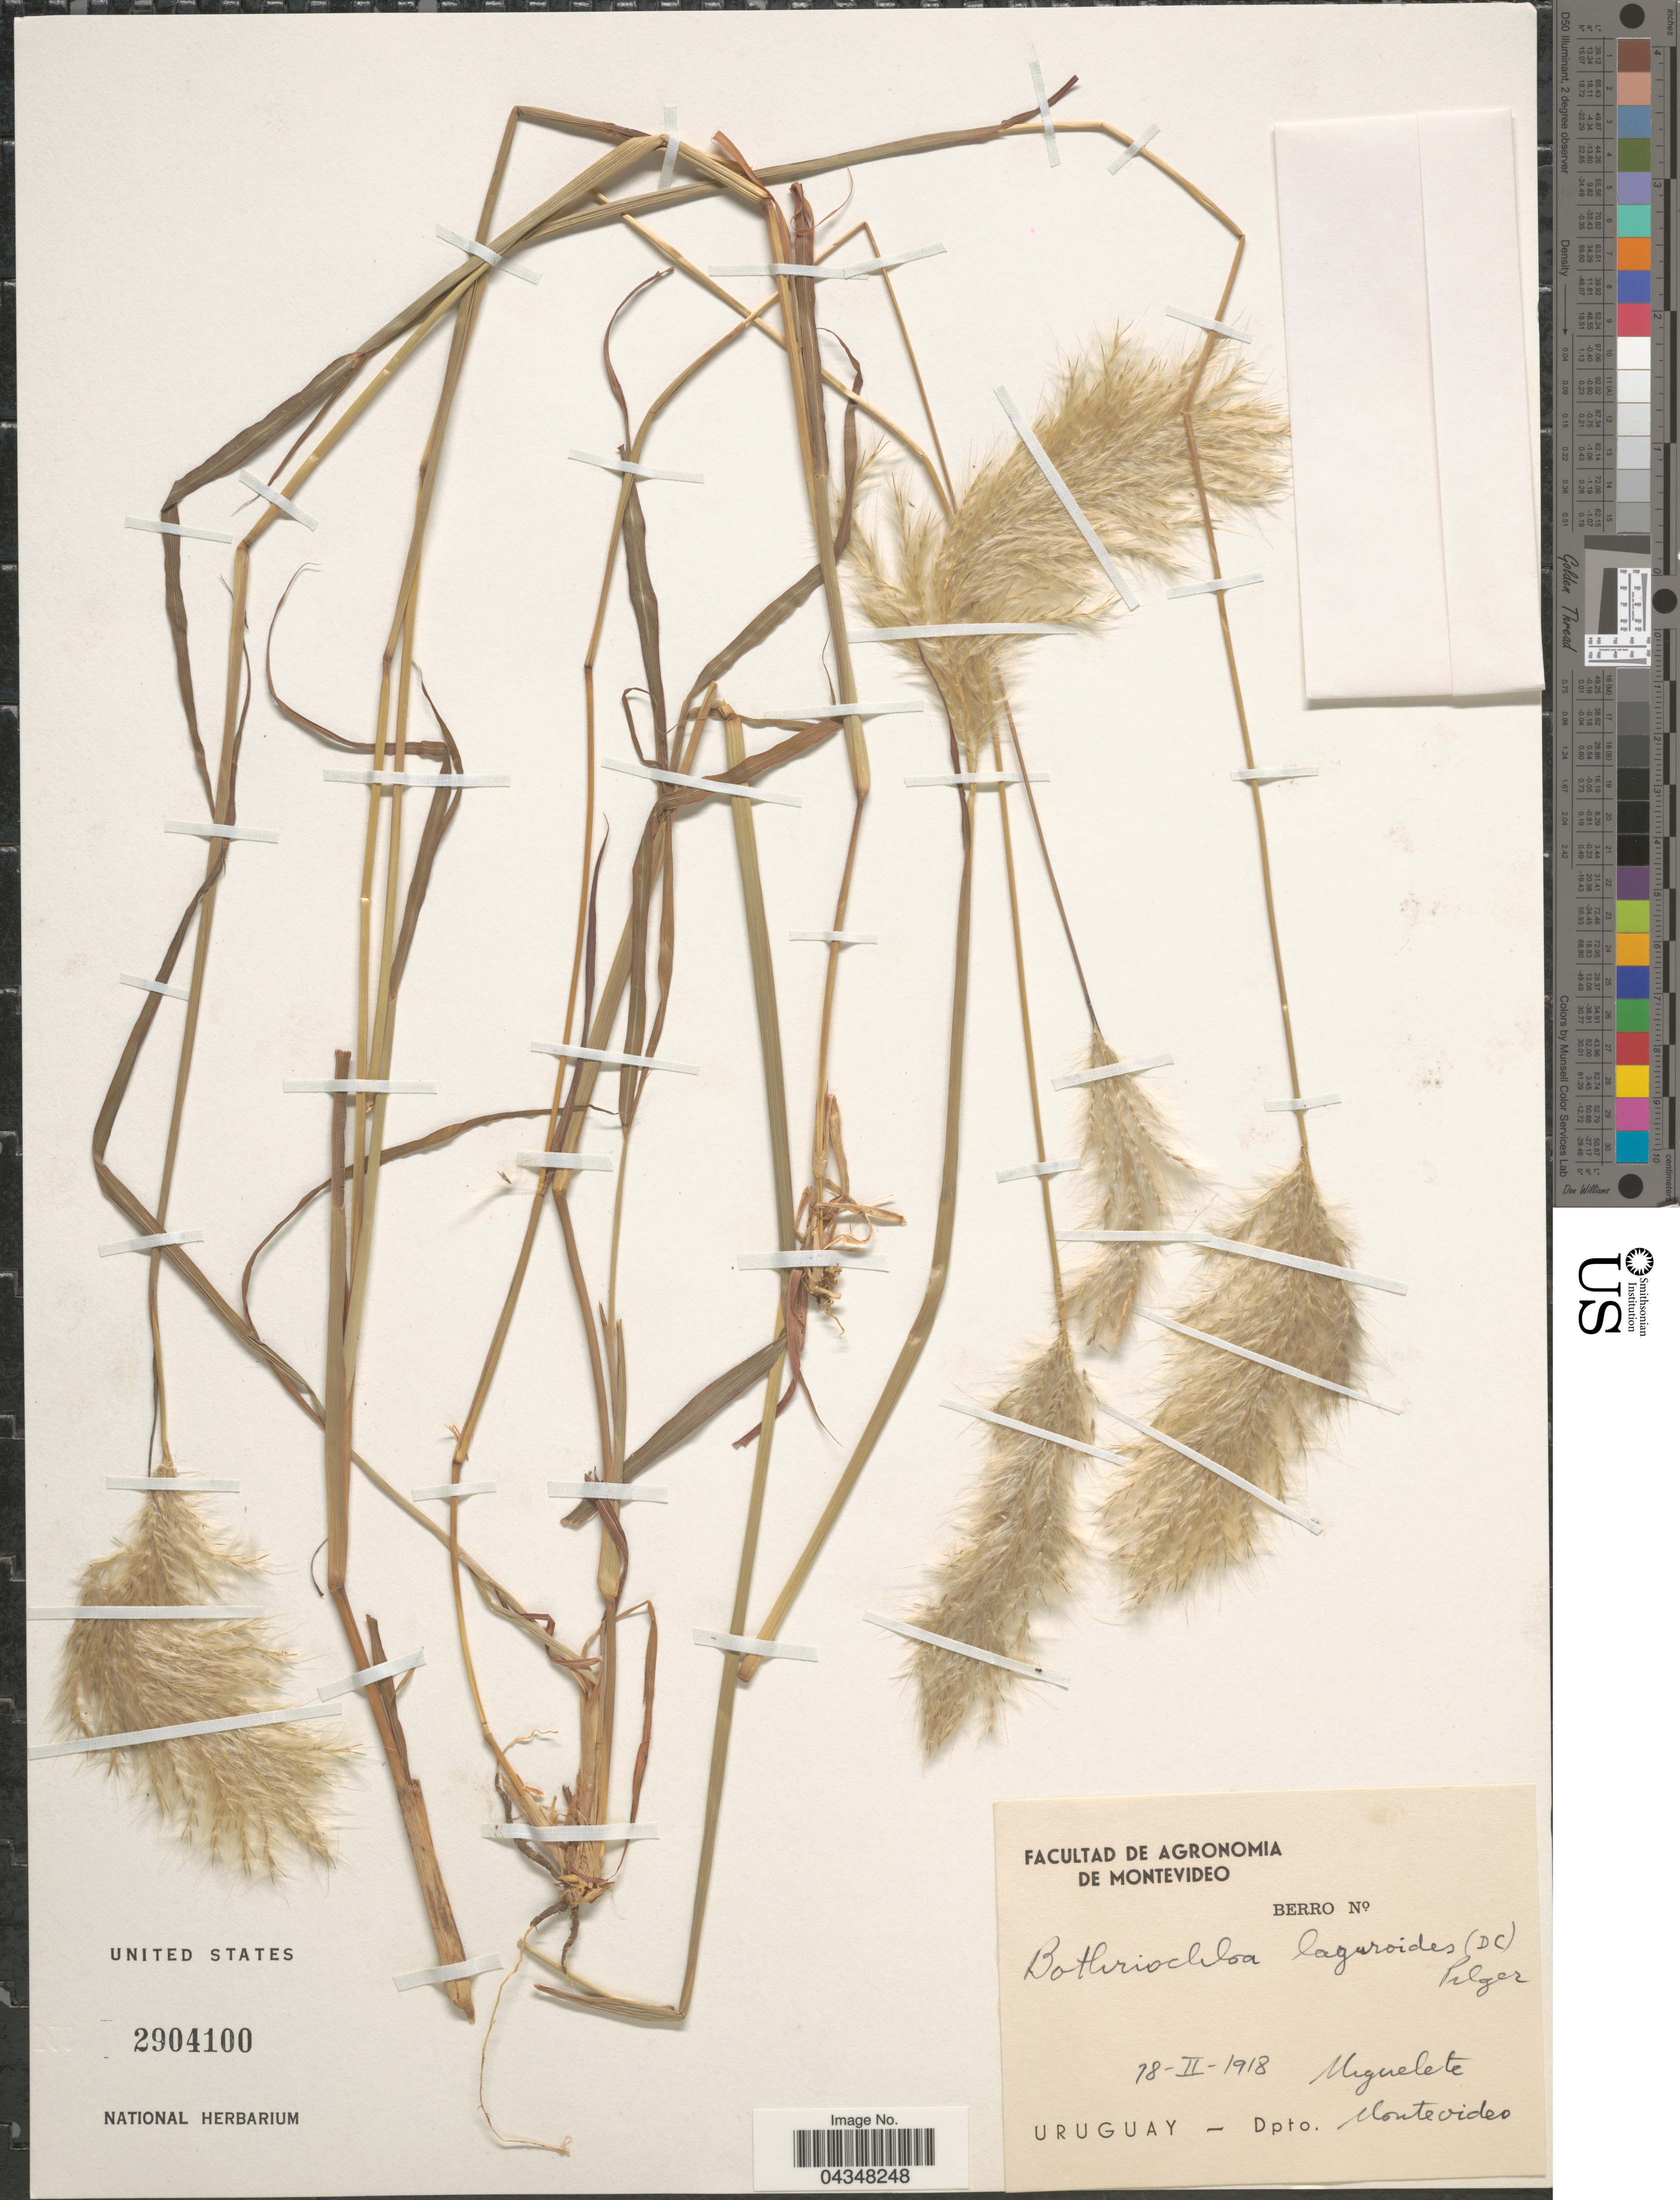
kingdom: Plantae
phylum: Tracheophyta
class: Liliopsida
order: Poales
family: Poaceae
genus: Bothriochloa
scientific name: Bothriochloa laguroides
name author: (DC.) Herter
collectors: Berro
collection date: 1918-02-18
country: Uruguay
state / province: Montevideo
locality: Miguelete. Dpto. Montevideo.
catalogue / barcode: US 2904100